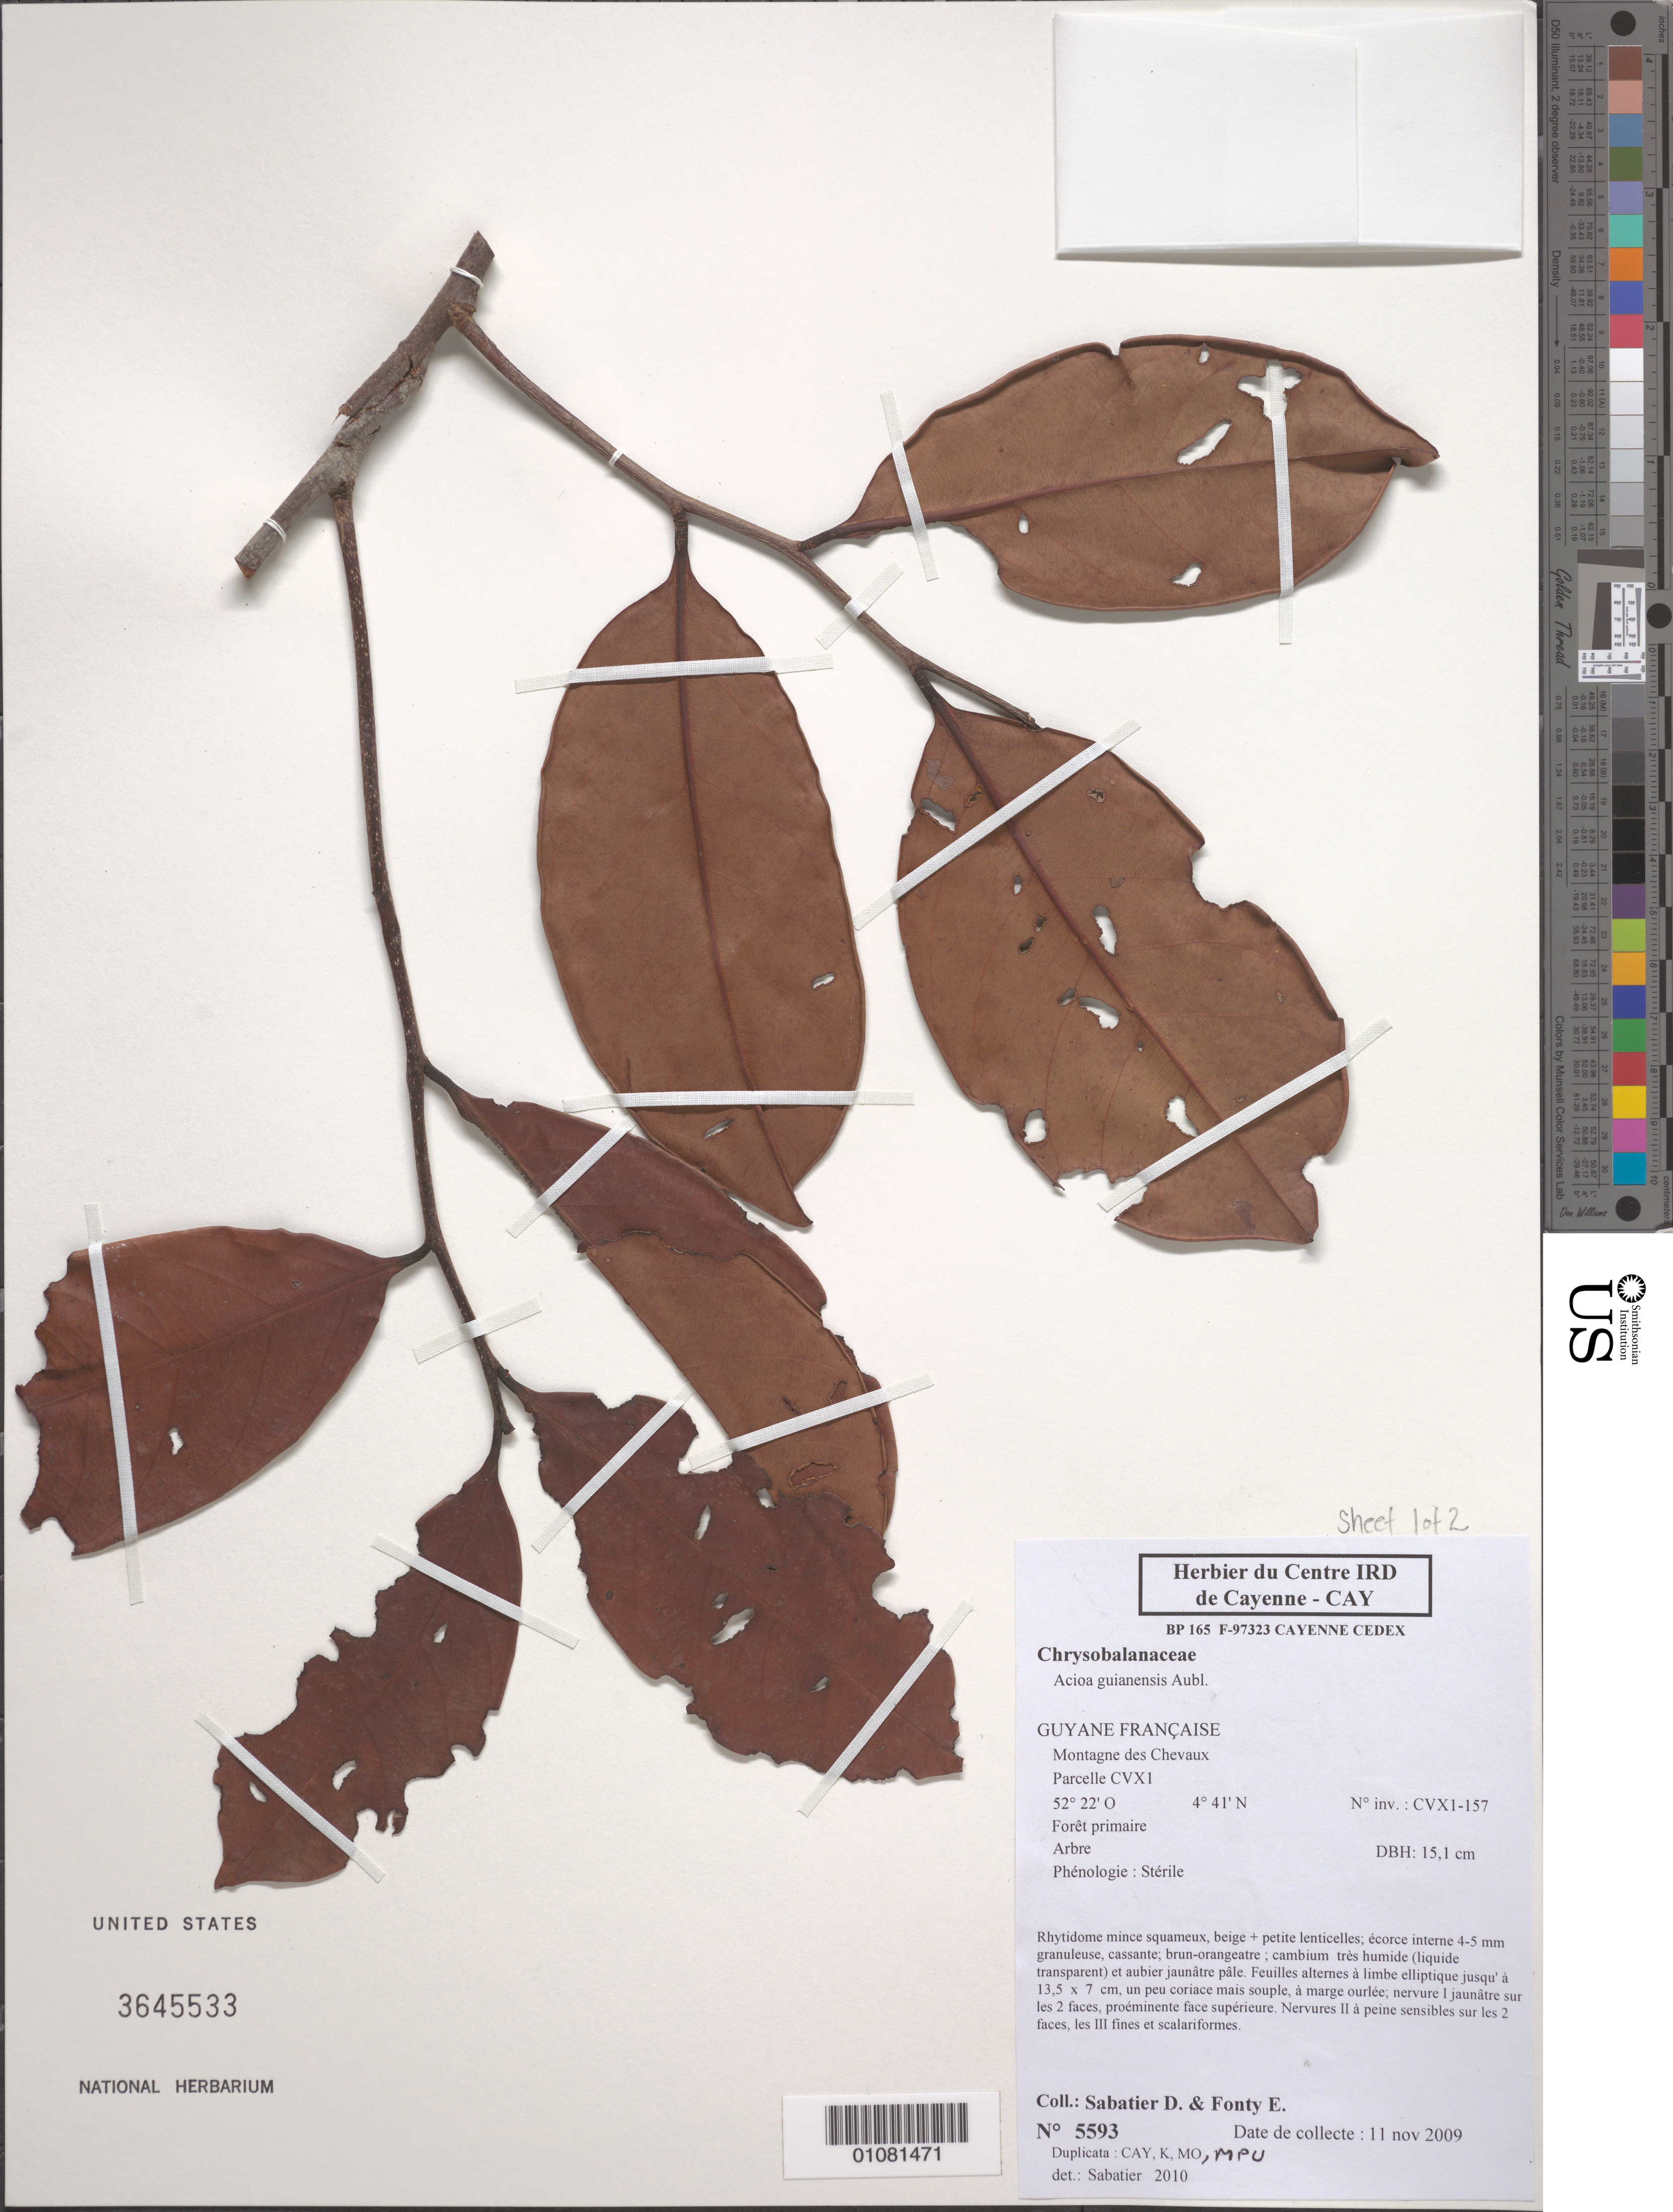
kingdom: Plantae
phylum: Tracheophyta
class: Magnoliopsida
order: Malpighiales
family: Chrysobalanaceae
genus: Acioa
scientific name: Acioa guianensis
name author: Aubl.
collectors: D. Sabatier & E. Fonty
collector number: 5593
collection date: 2009-11-11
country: French Guiana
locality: Guyane Française. Montagne des Chevaux. Parcelle CVX1.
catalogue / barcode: US 3645533